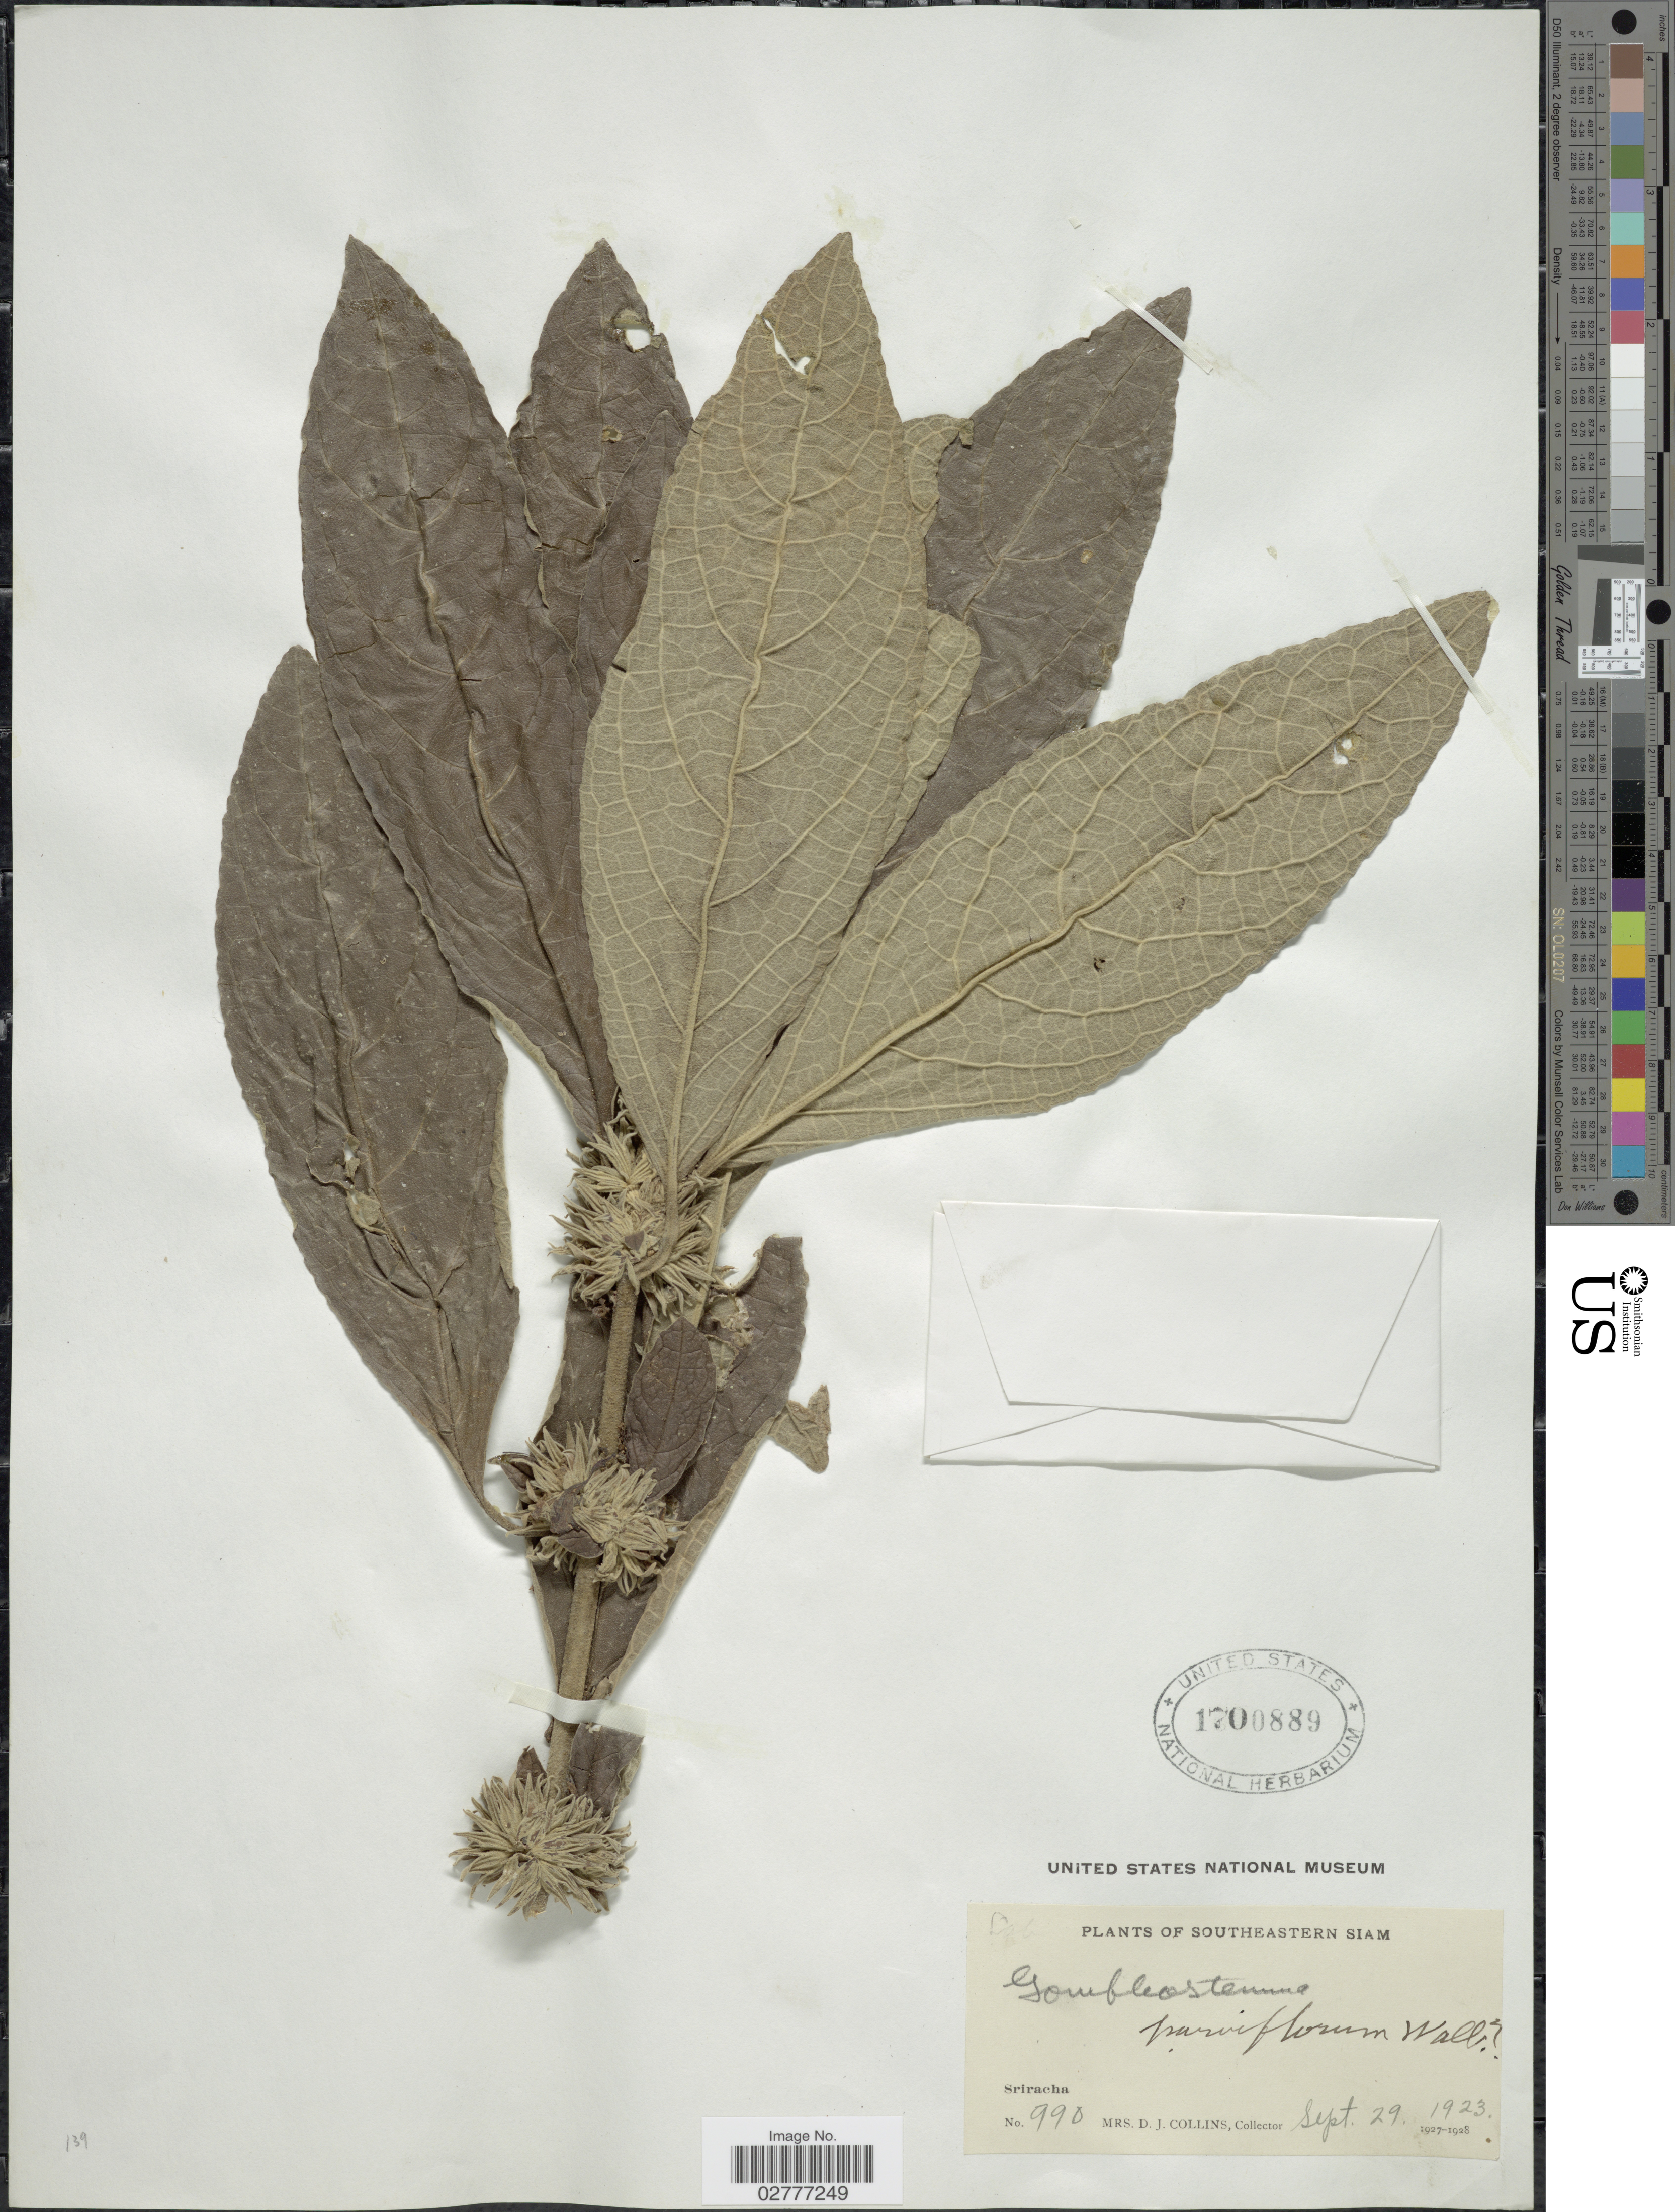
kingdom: Plantae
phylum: Tracheophyta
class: Magnoliopsida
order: Lamiales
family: Lamiaceae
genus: Gomphostemma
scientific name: Gomphostemma parviflorum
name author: Wall. ex Benth.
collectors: Mrs. D. J. Collins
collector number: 990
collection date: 1923-09-29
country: Thailand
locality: Southeastern Siam. Sriracha.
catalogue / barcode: US 1700889